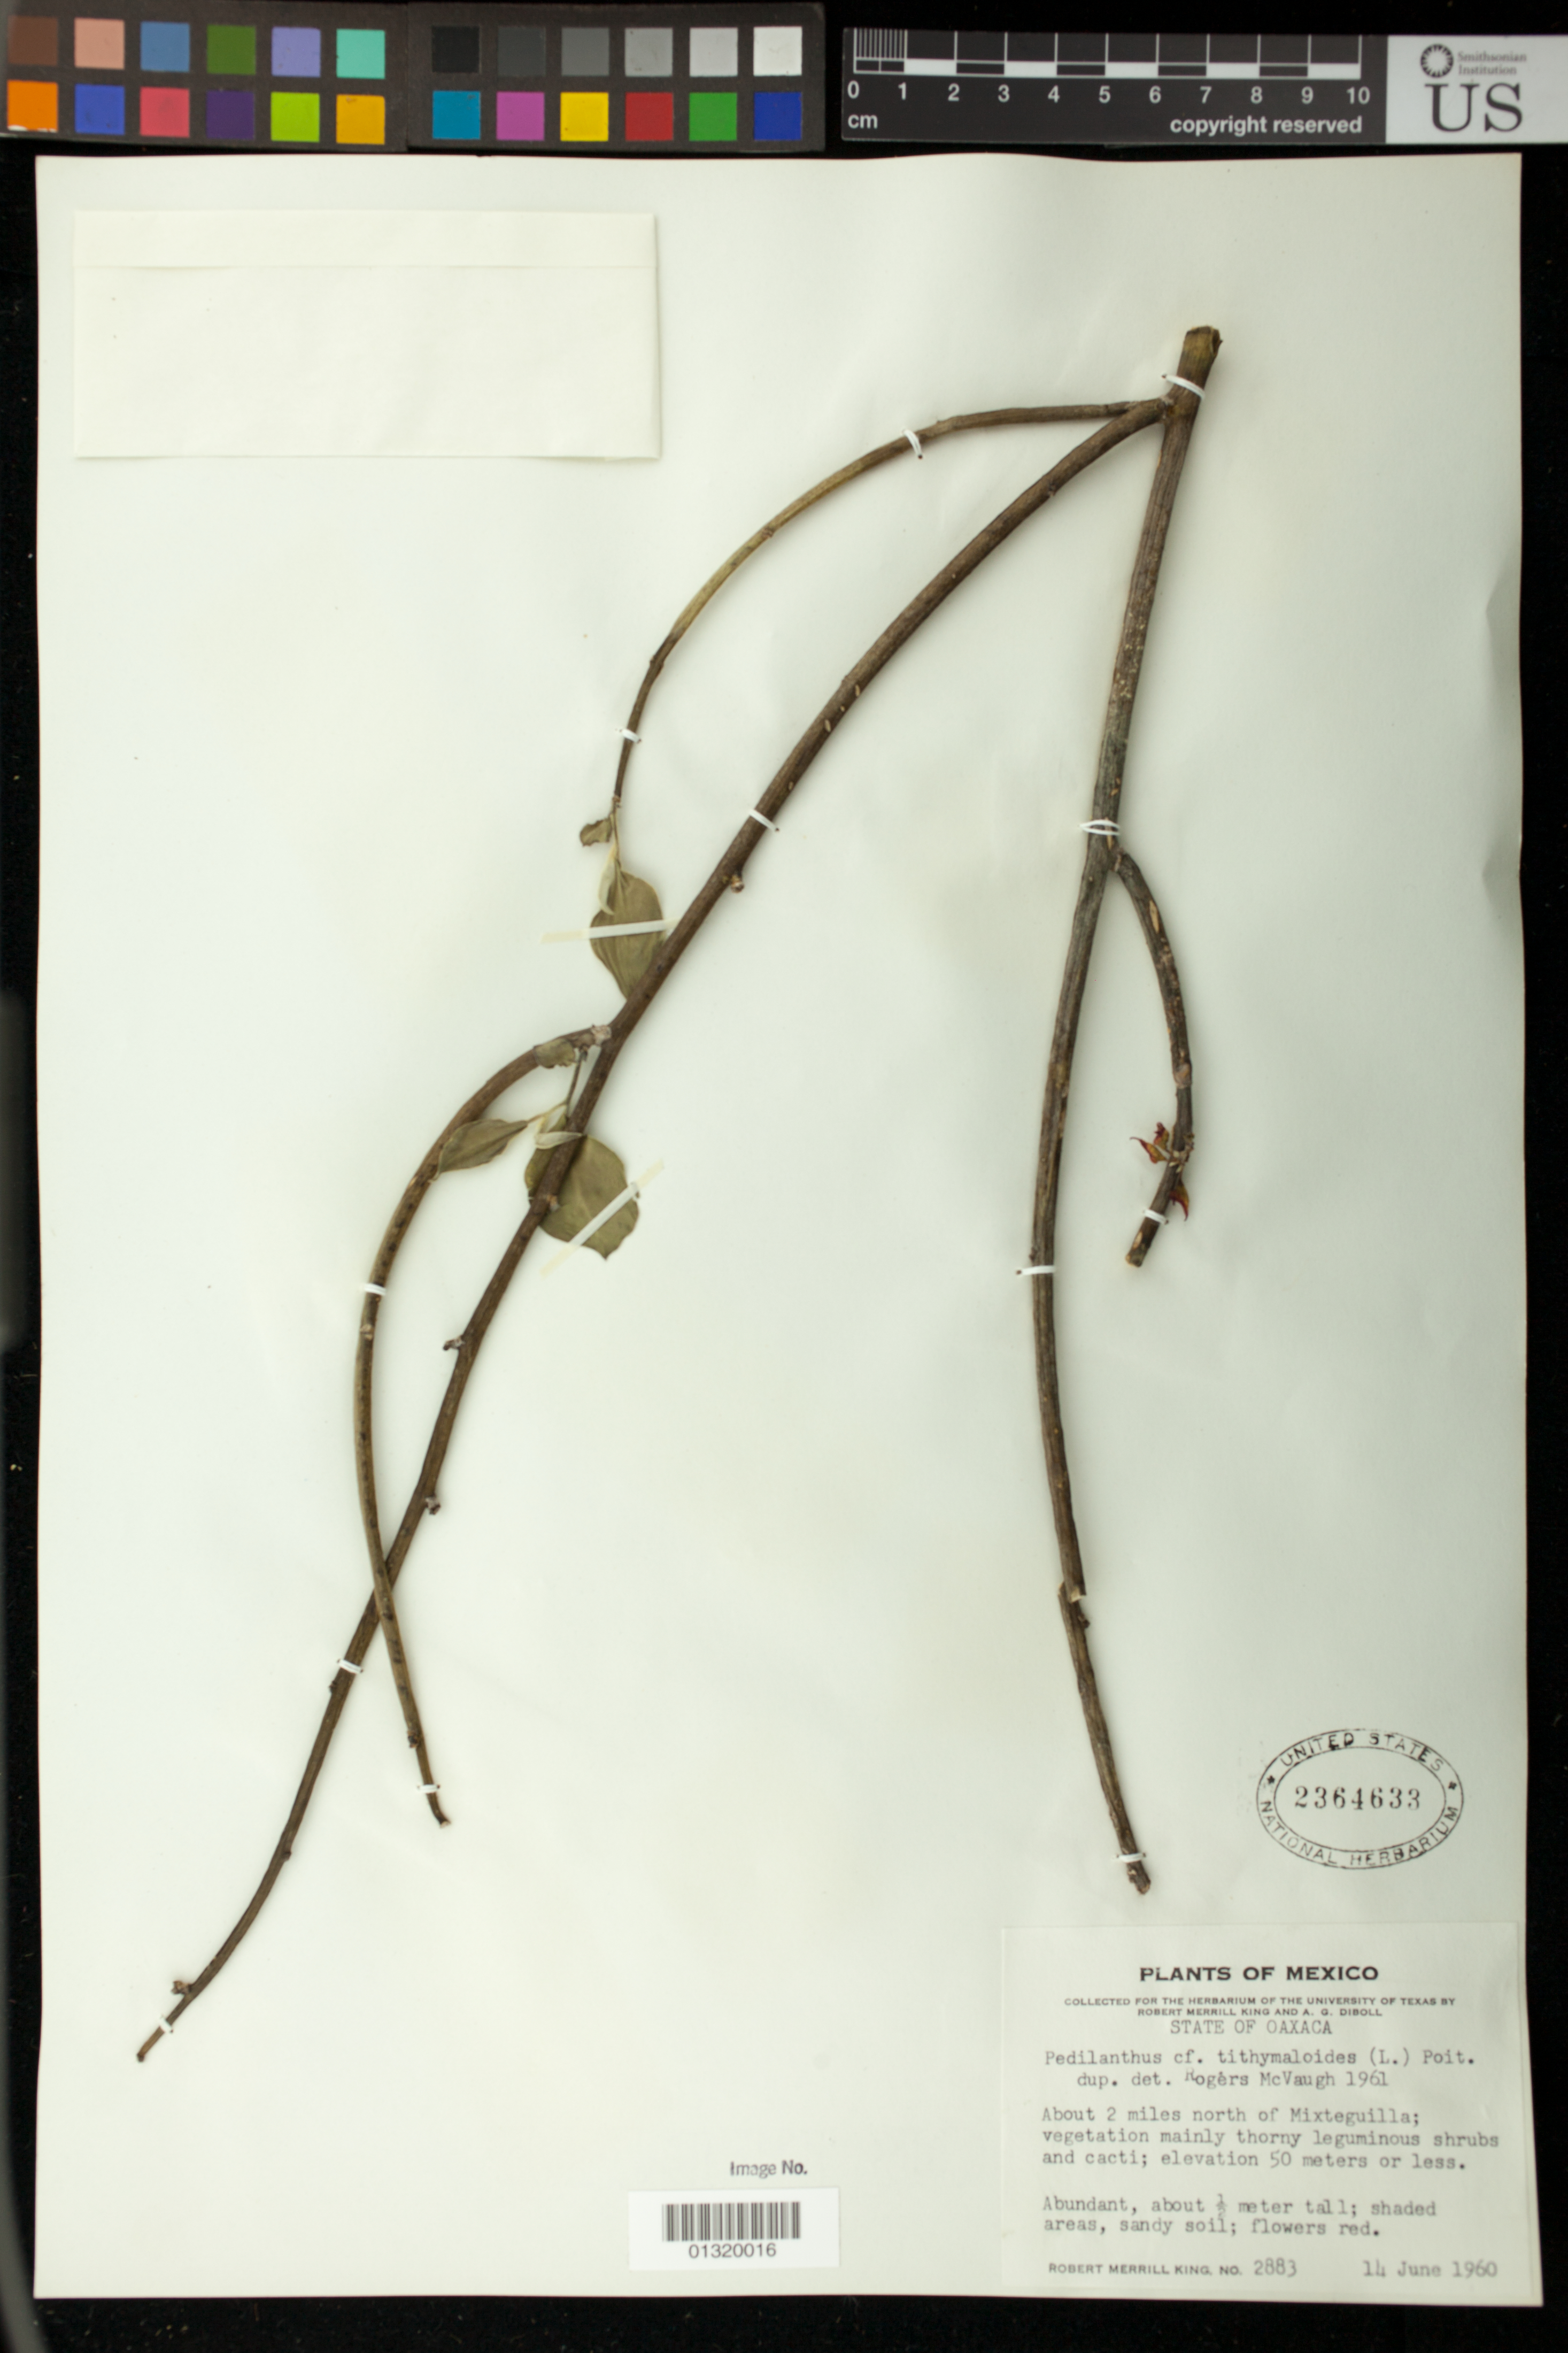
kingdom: Plantae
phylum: Tracheophyta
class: Magnoliopsida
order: Malpighiales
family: Euphorbiaceae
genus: Pedilanthus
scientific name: Pedilanthus tithymaloides subsp. tithymaloides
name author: (L.) Poit.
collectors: R. M. King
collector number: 2883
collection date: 1960-06-14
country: Mexico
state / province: Oaxaca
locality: About 2 miles north of Mixteguilla (Mixtequilla)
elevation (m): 50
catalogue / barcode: US 2364633